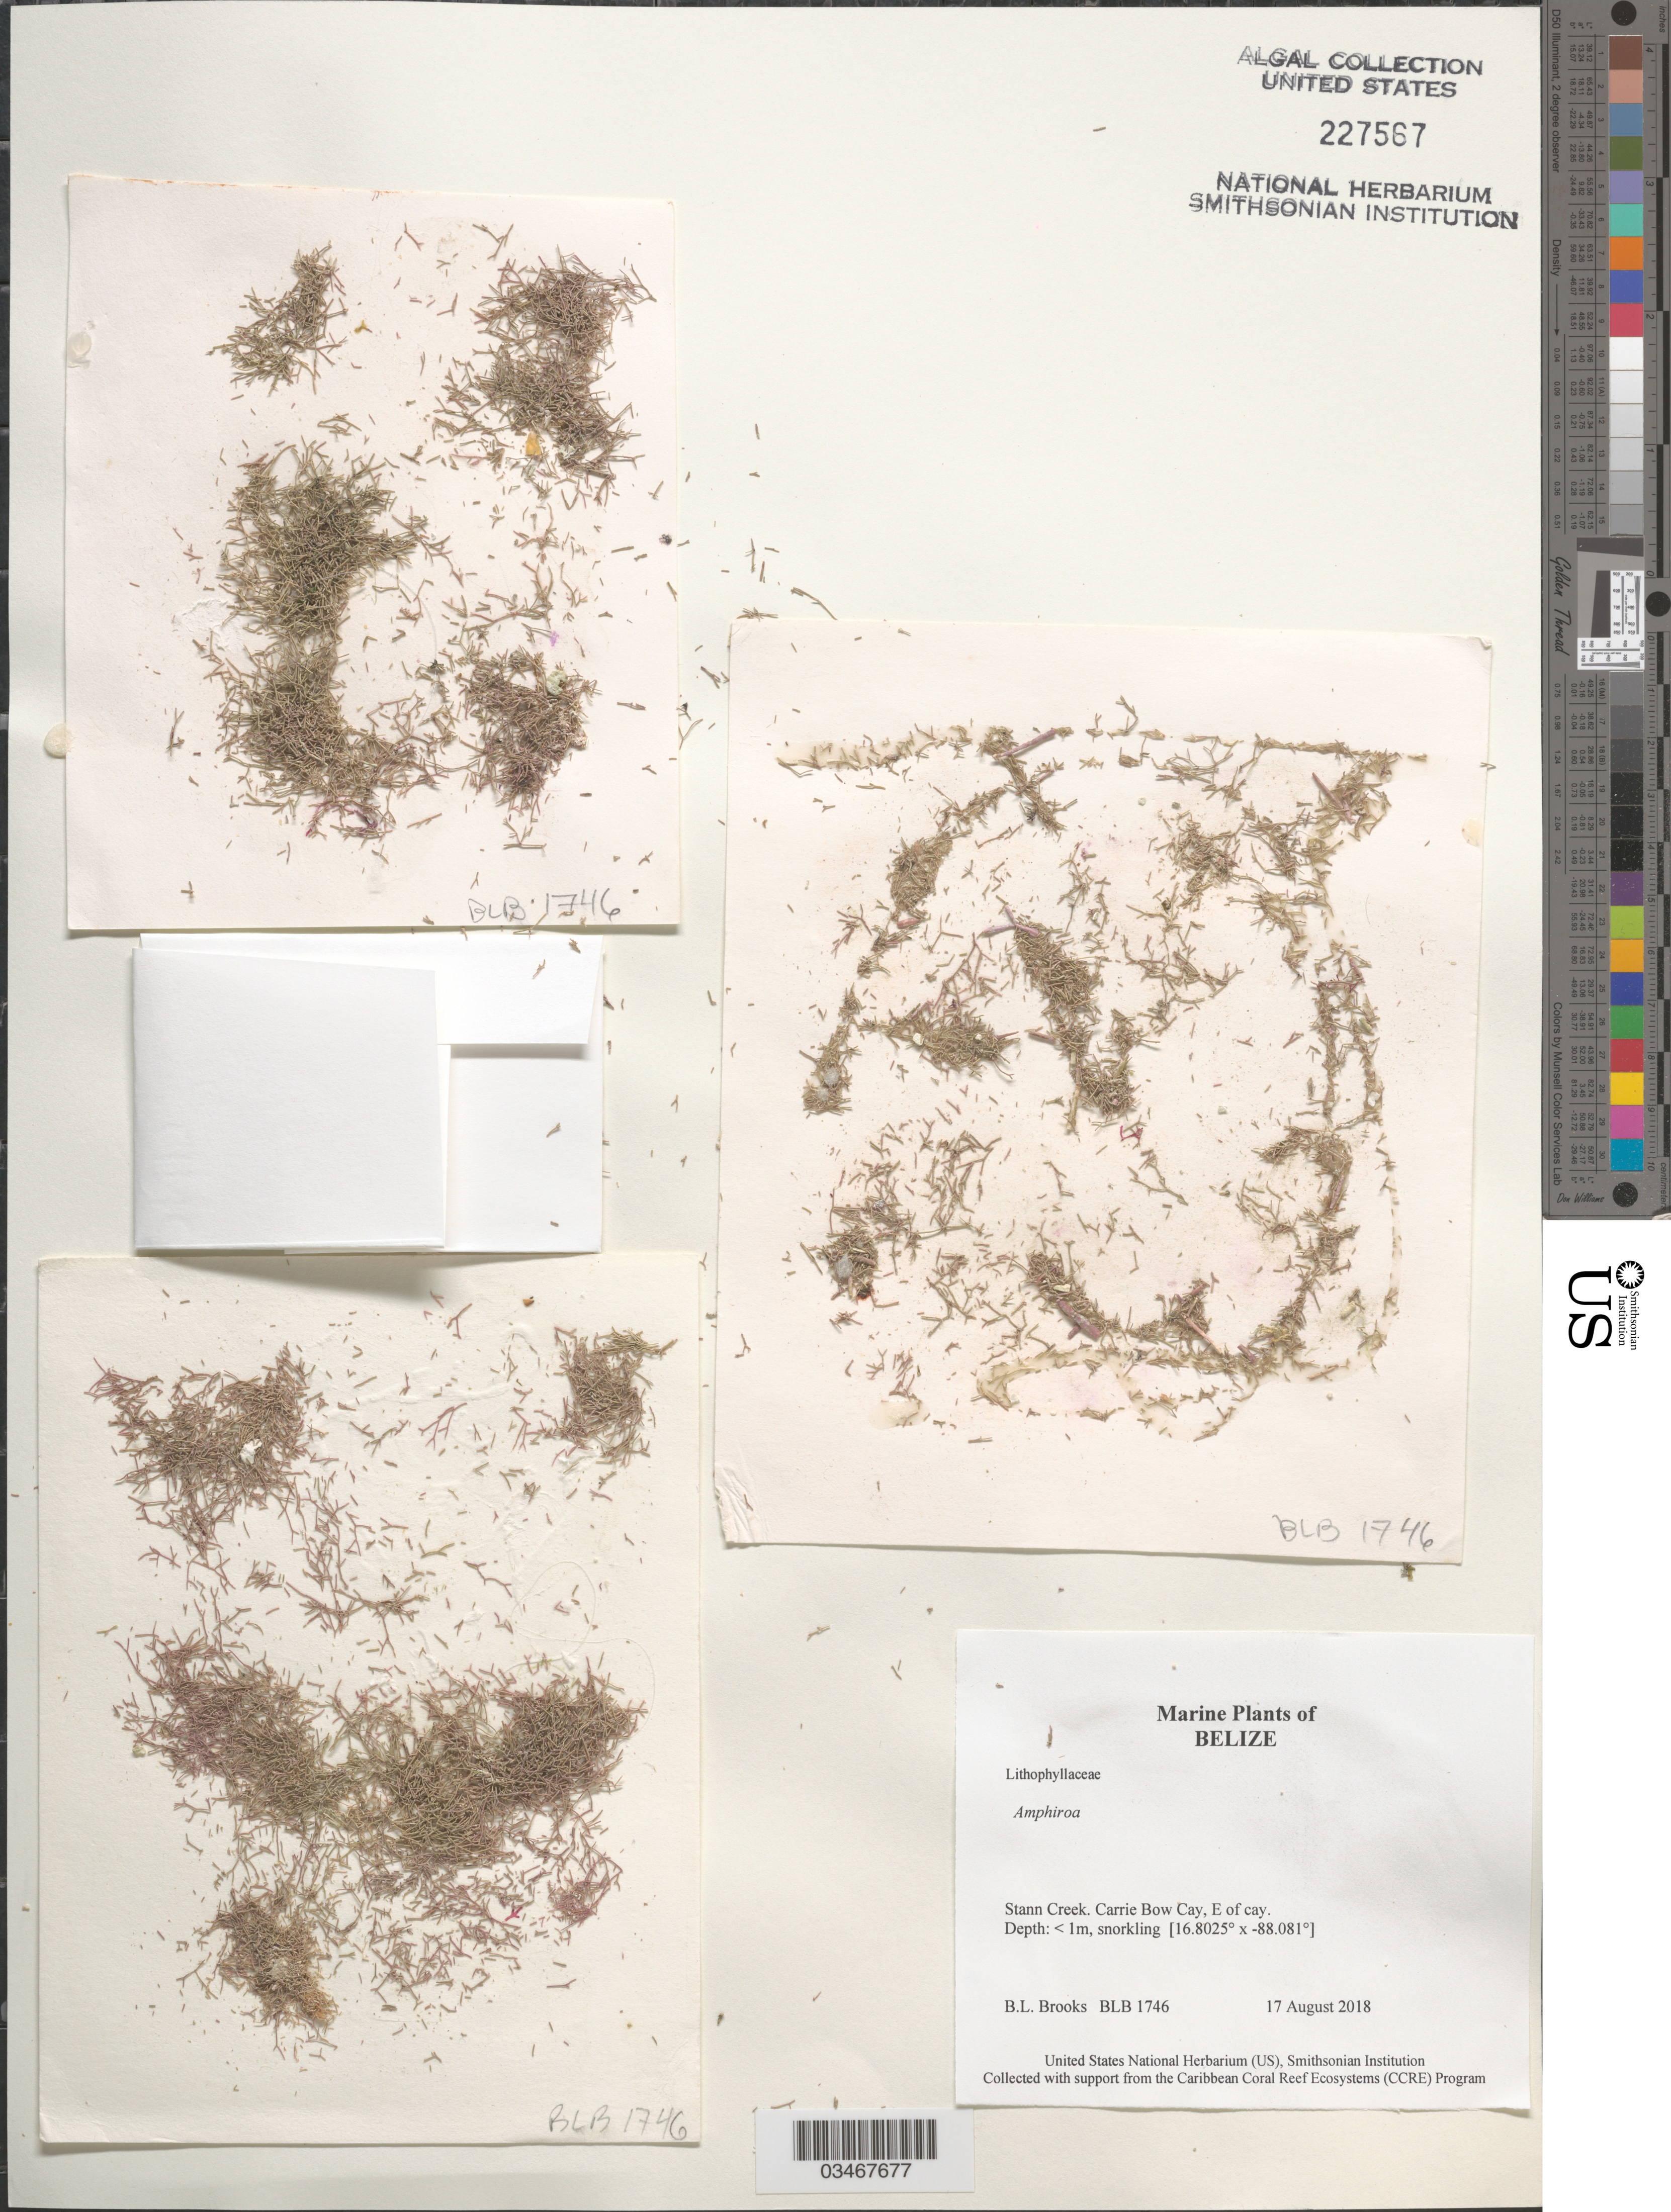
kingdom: Plantae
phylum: Rhodophyta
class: Florideophyceae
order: Corallinales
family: Lithophyllaceae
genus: Amphiroa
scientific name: Amphiroa sp.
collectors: B. Brooks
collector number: BLB 1746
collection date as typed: Transcribed d/m/y: 17/8/2018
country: Belize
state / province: Stann Creek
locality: Carrie Bow Cay, E of cay.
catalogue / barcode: US 227567